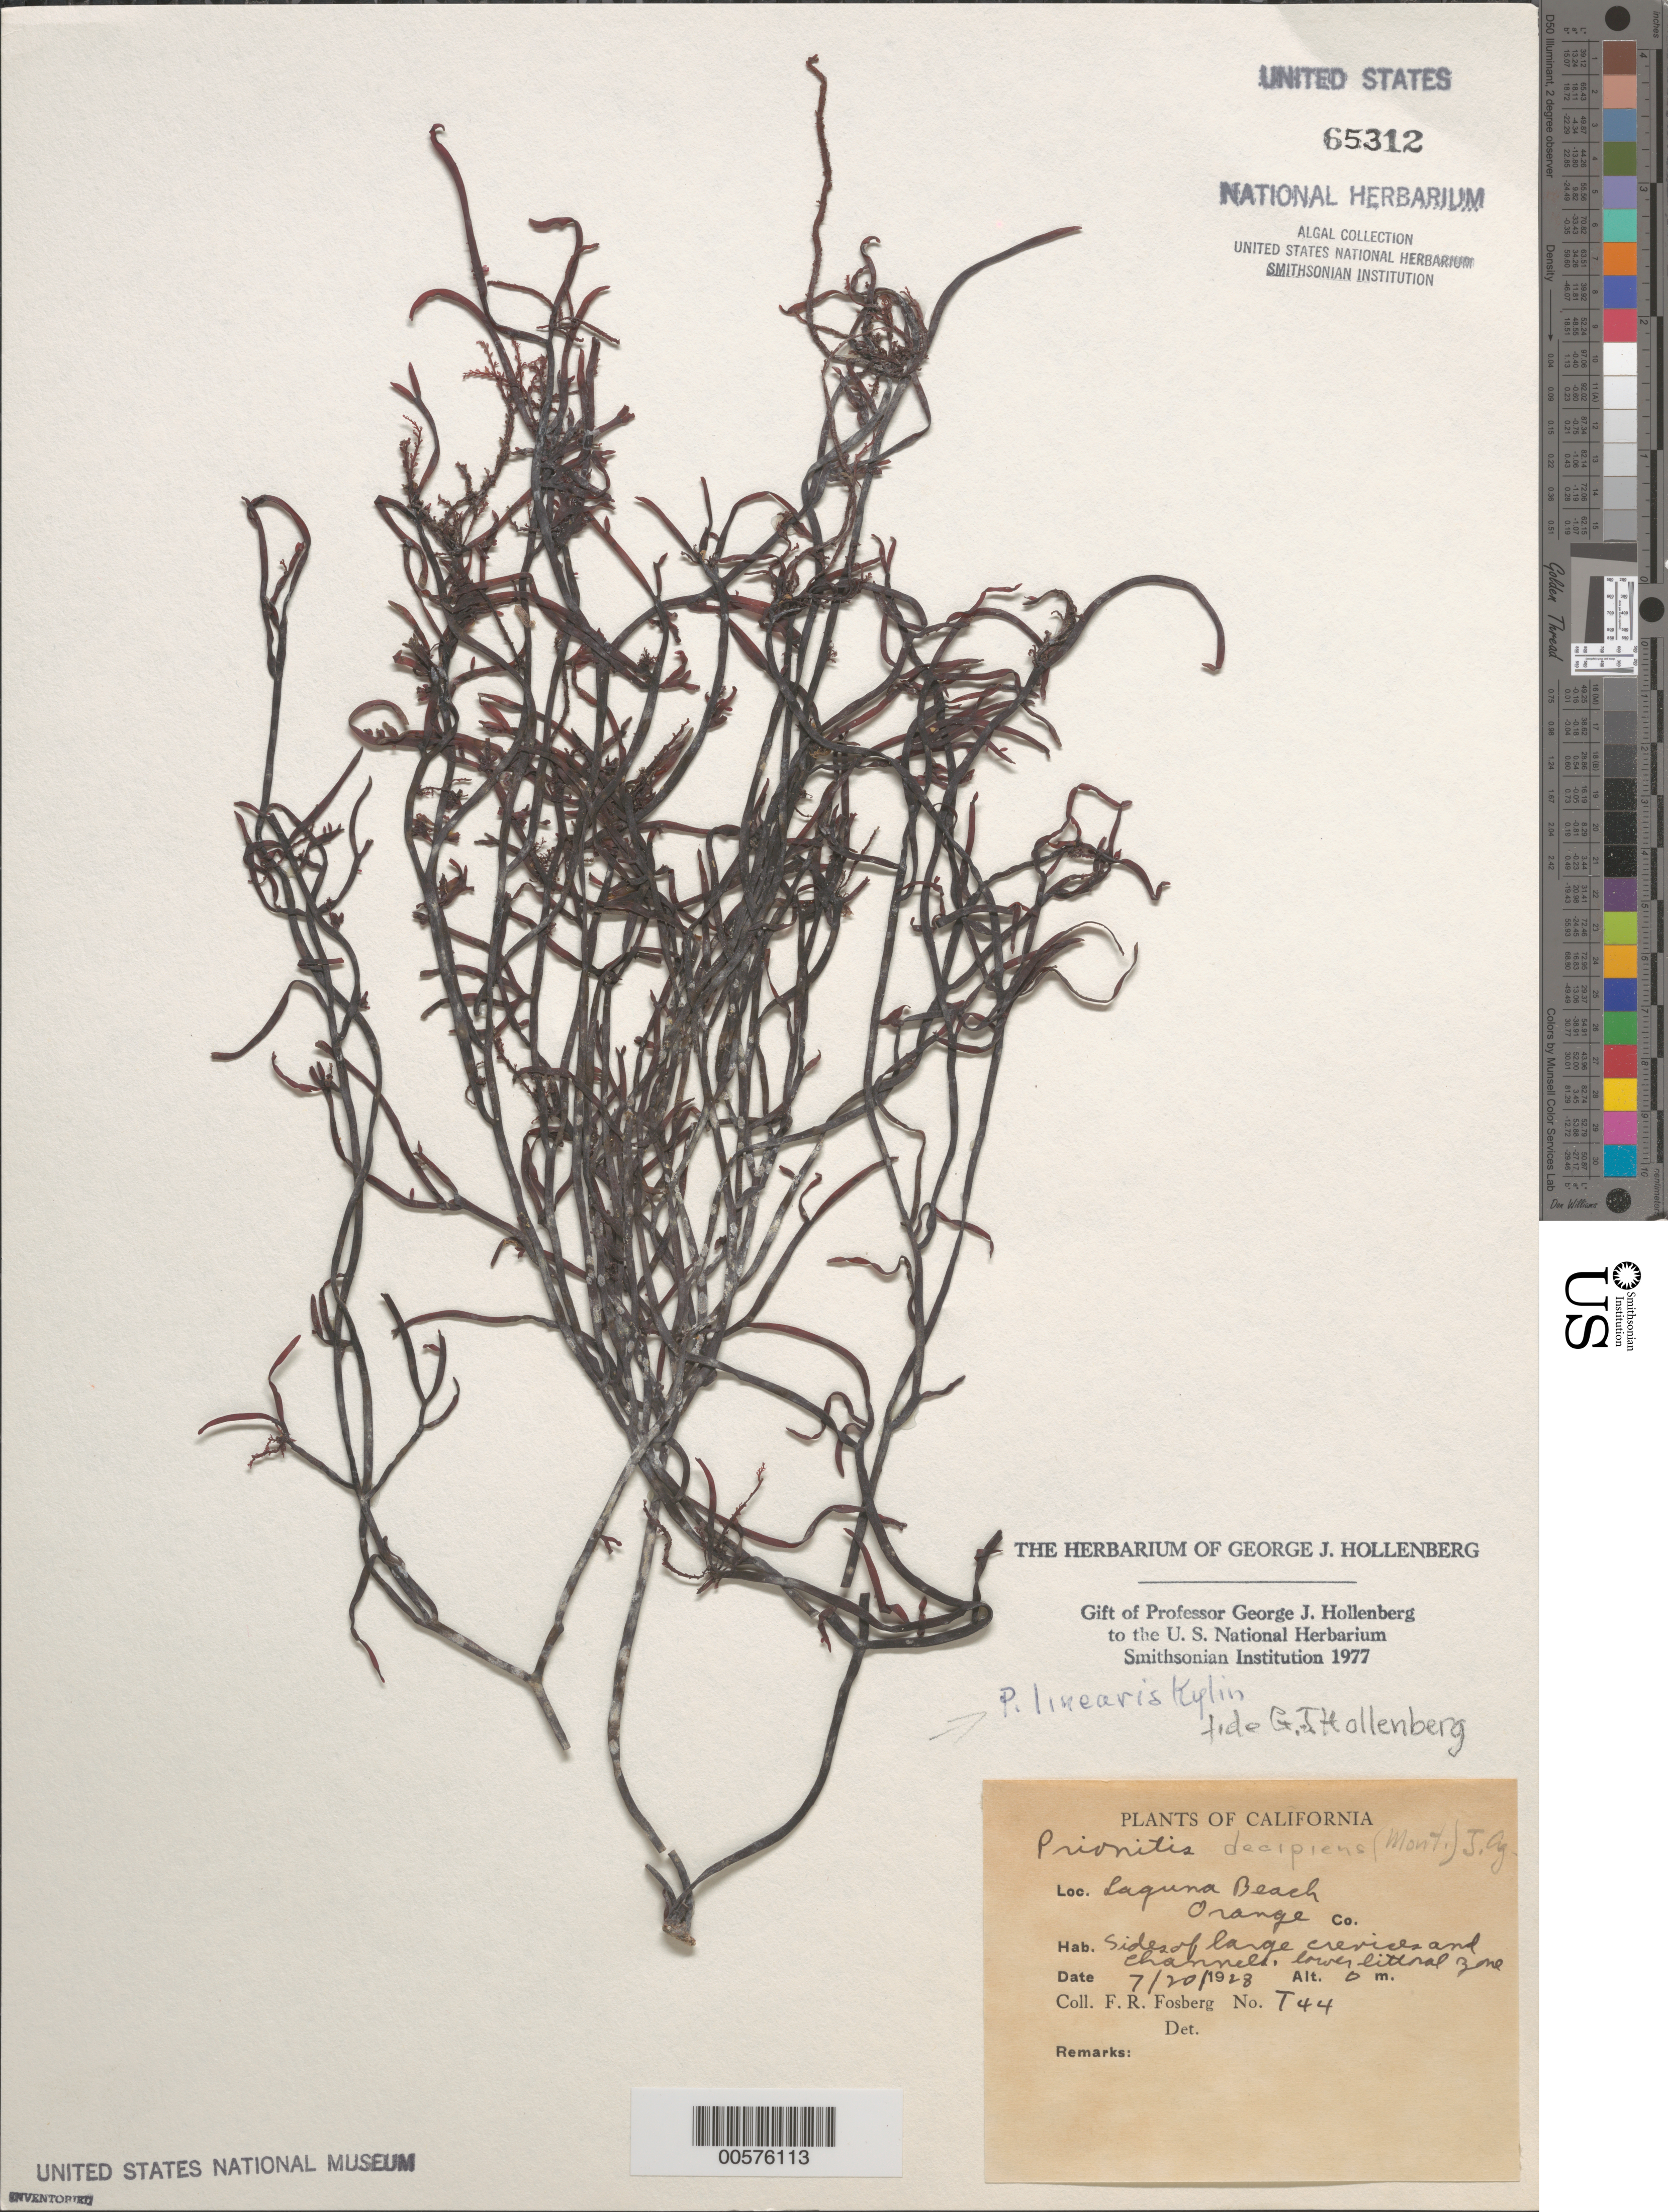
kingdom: Plantae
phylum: Rhodophyta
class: Florideophyceae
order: Cryptonemiales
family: Cryptonemiaceae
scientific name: Prionitis linearis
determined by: Hollenberg, George J.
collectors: F. R. Fosberg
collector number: T44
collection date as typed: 20 Jul 1928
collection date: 1928-07-20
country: United States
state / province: California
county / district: Orange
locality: Laguna Beach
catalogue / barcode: US 65312